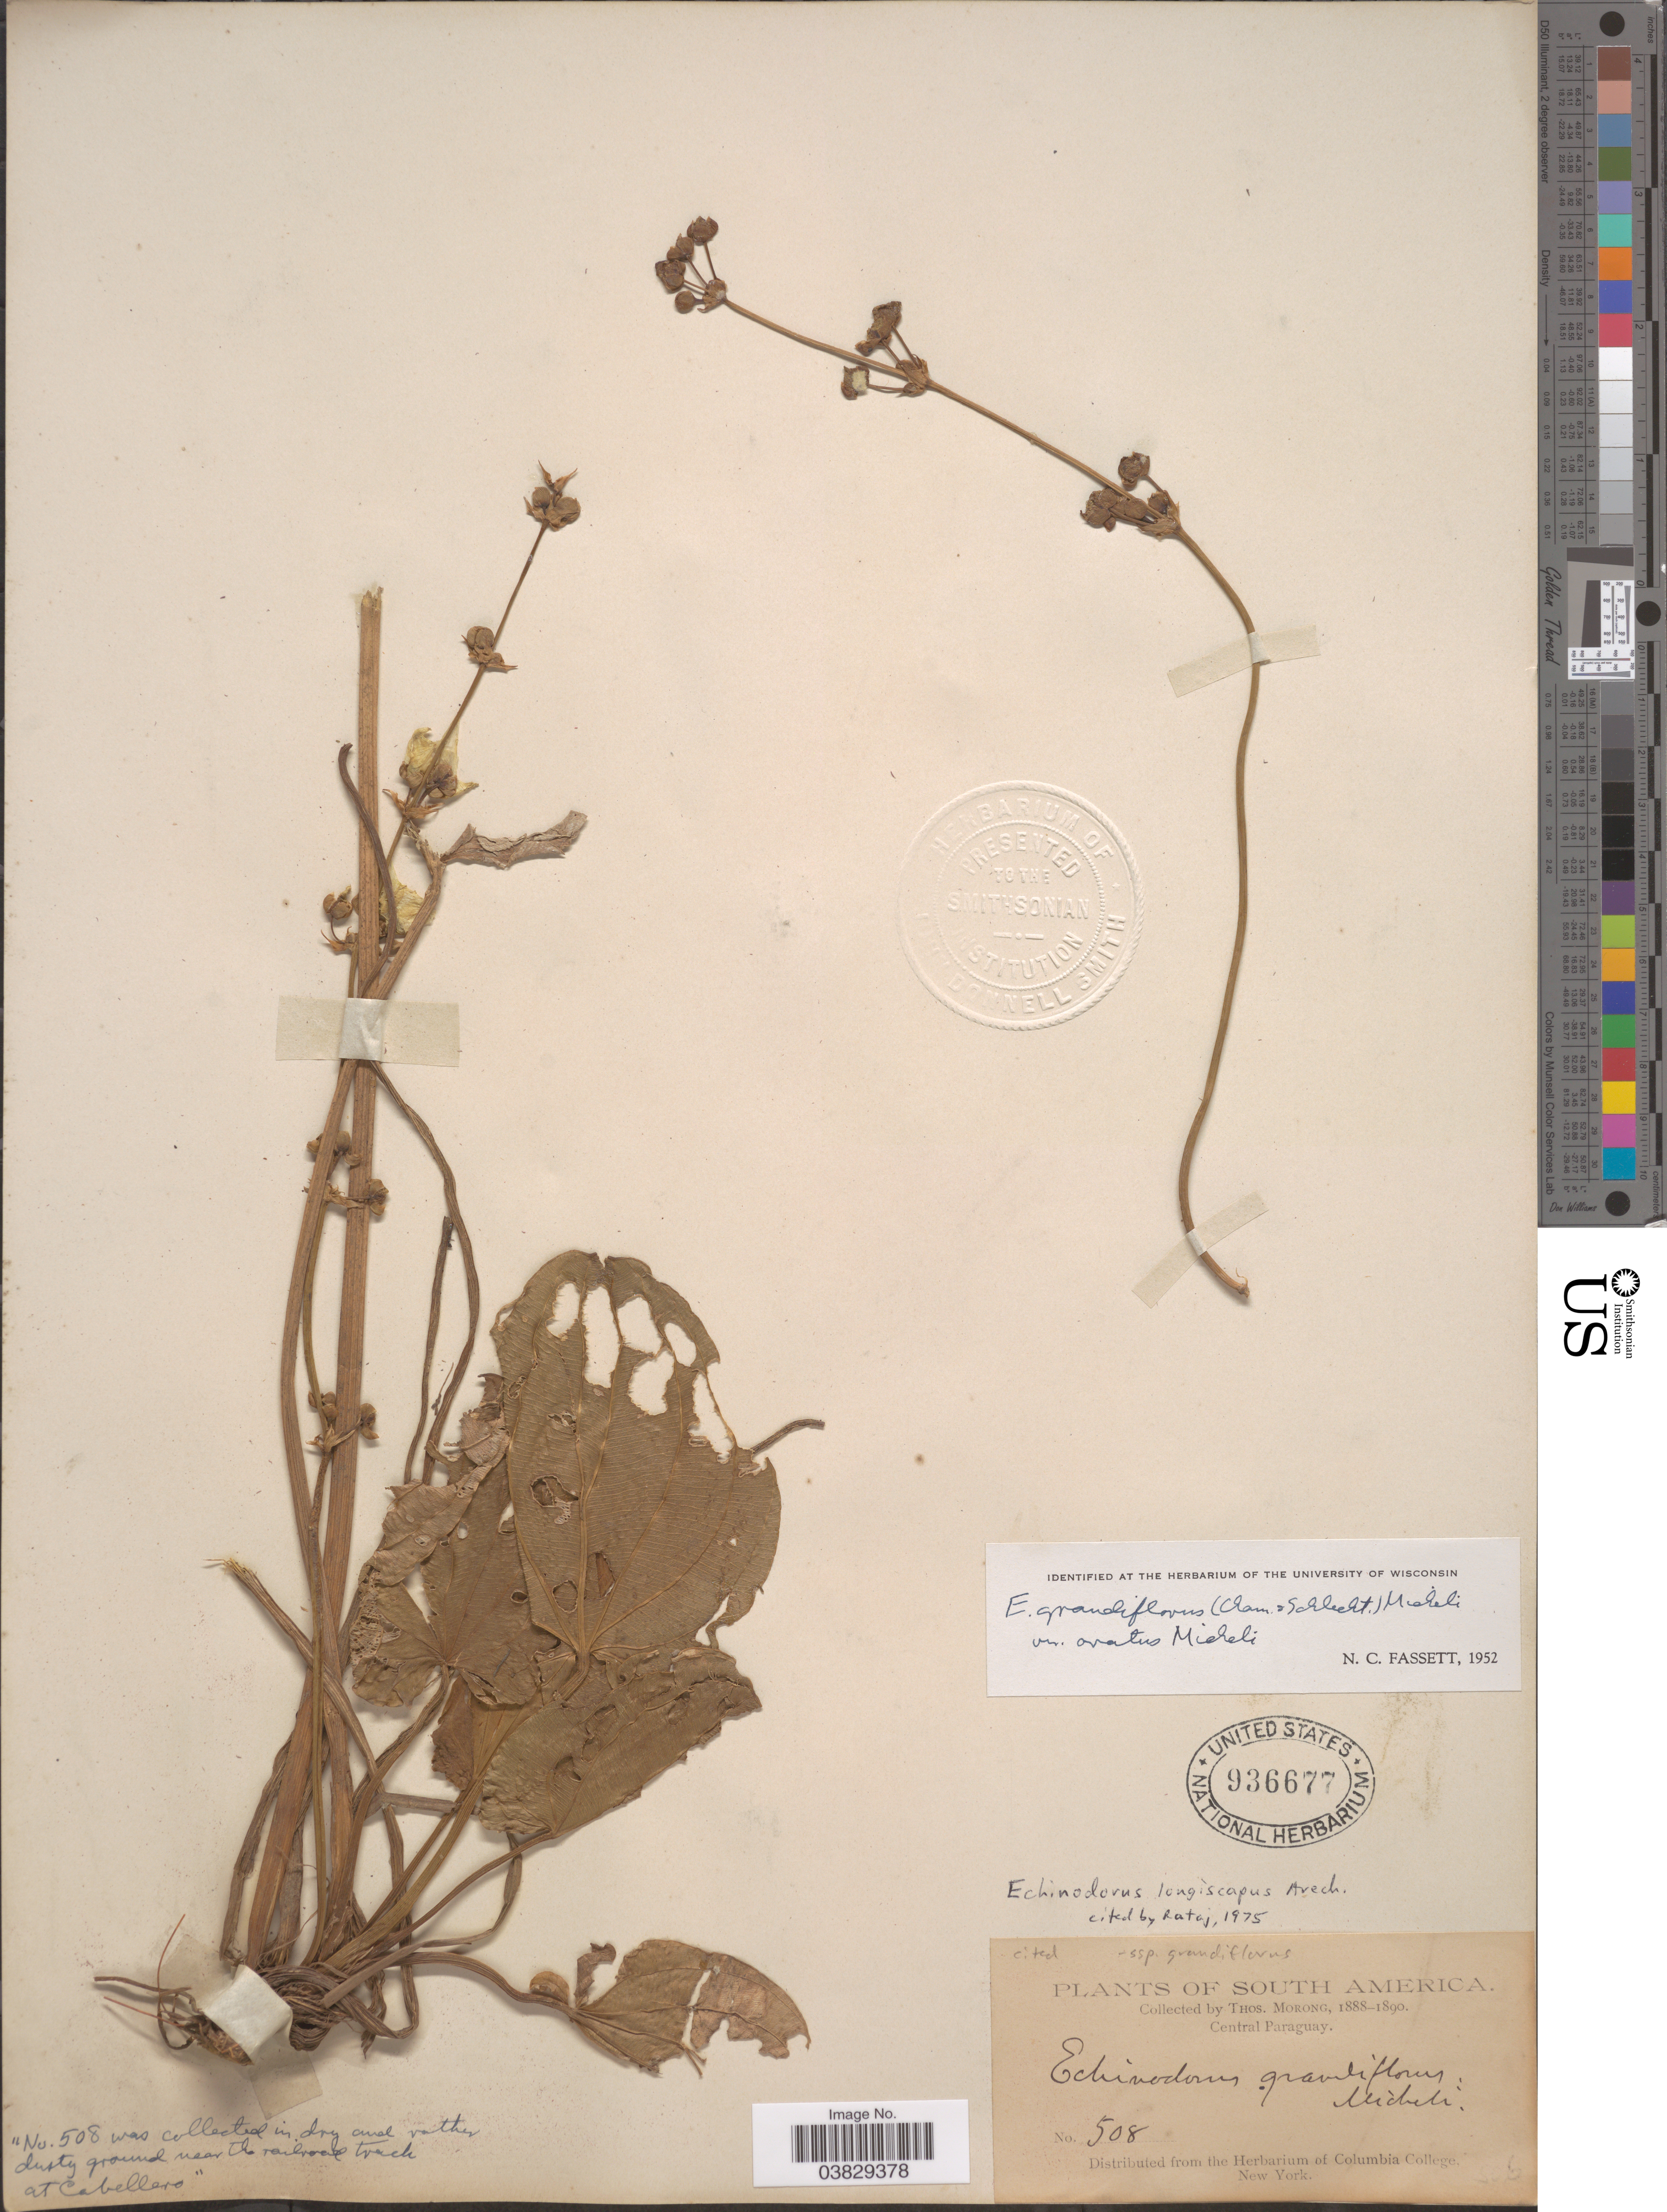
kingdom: Plantae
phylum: Tracheophyta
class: Liliopsida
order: Alismatales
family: Alismataceae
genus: Echinodorus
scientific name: Echinodorus grandiflorus subsp. grandiflorus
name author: (Cham. & Schltdl.) Micheli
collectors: ex herb. T. Morong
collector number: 508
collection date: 1888/1890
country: Paraguay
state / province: Central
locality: Near the railroad track at Cabellero.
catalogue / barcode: US 936677